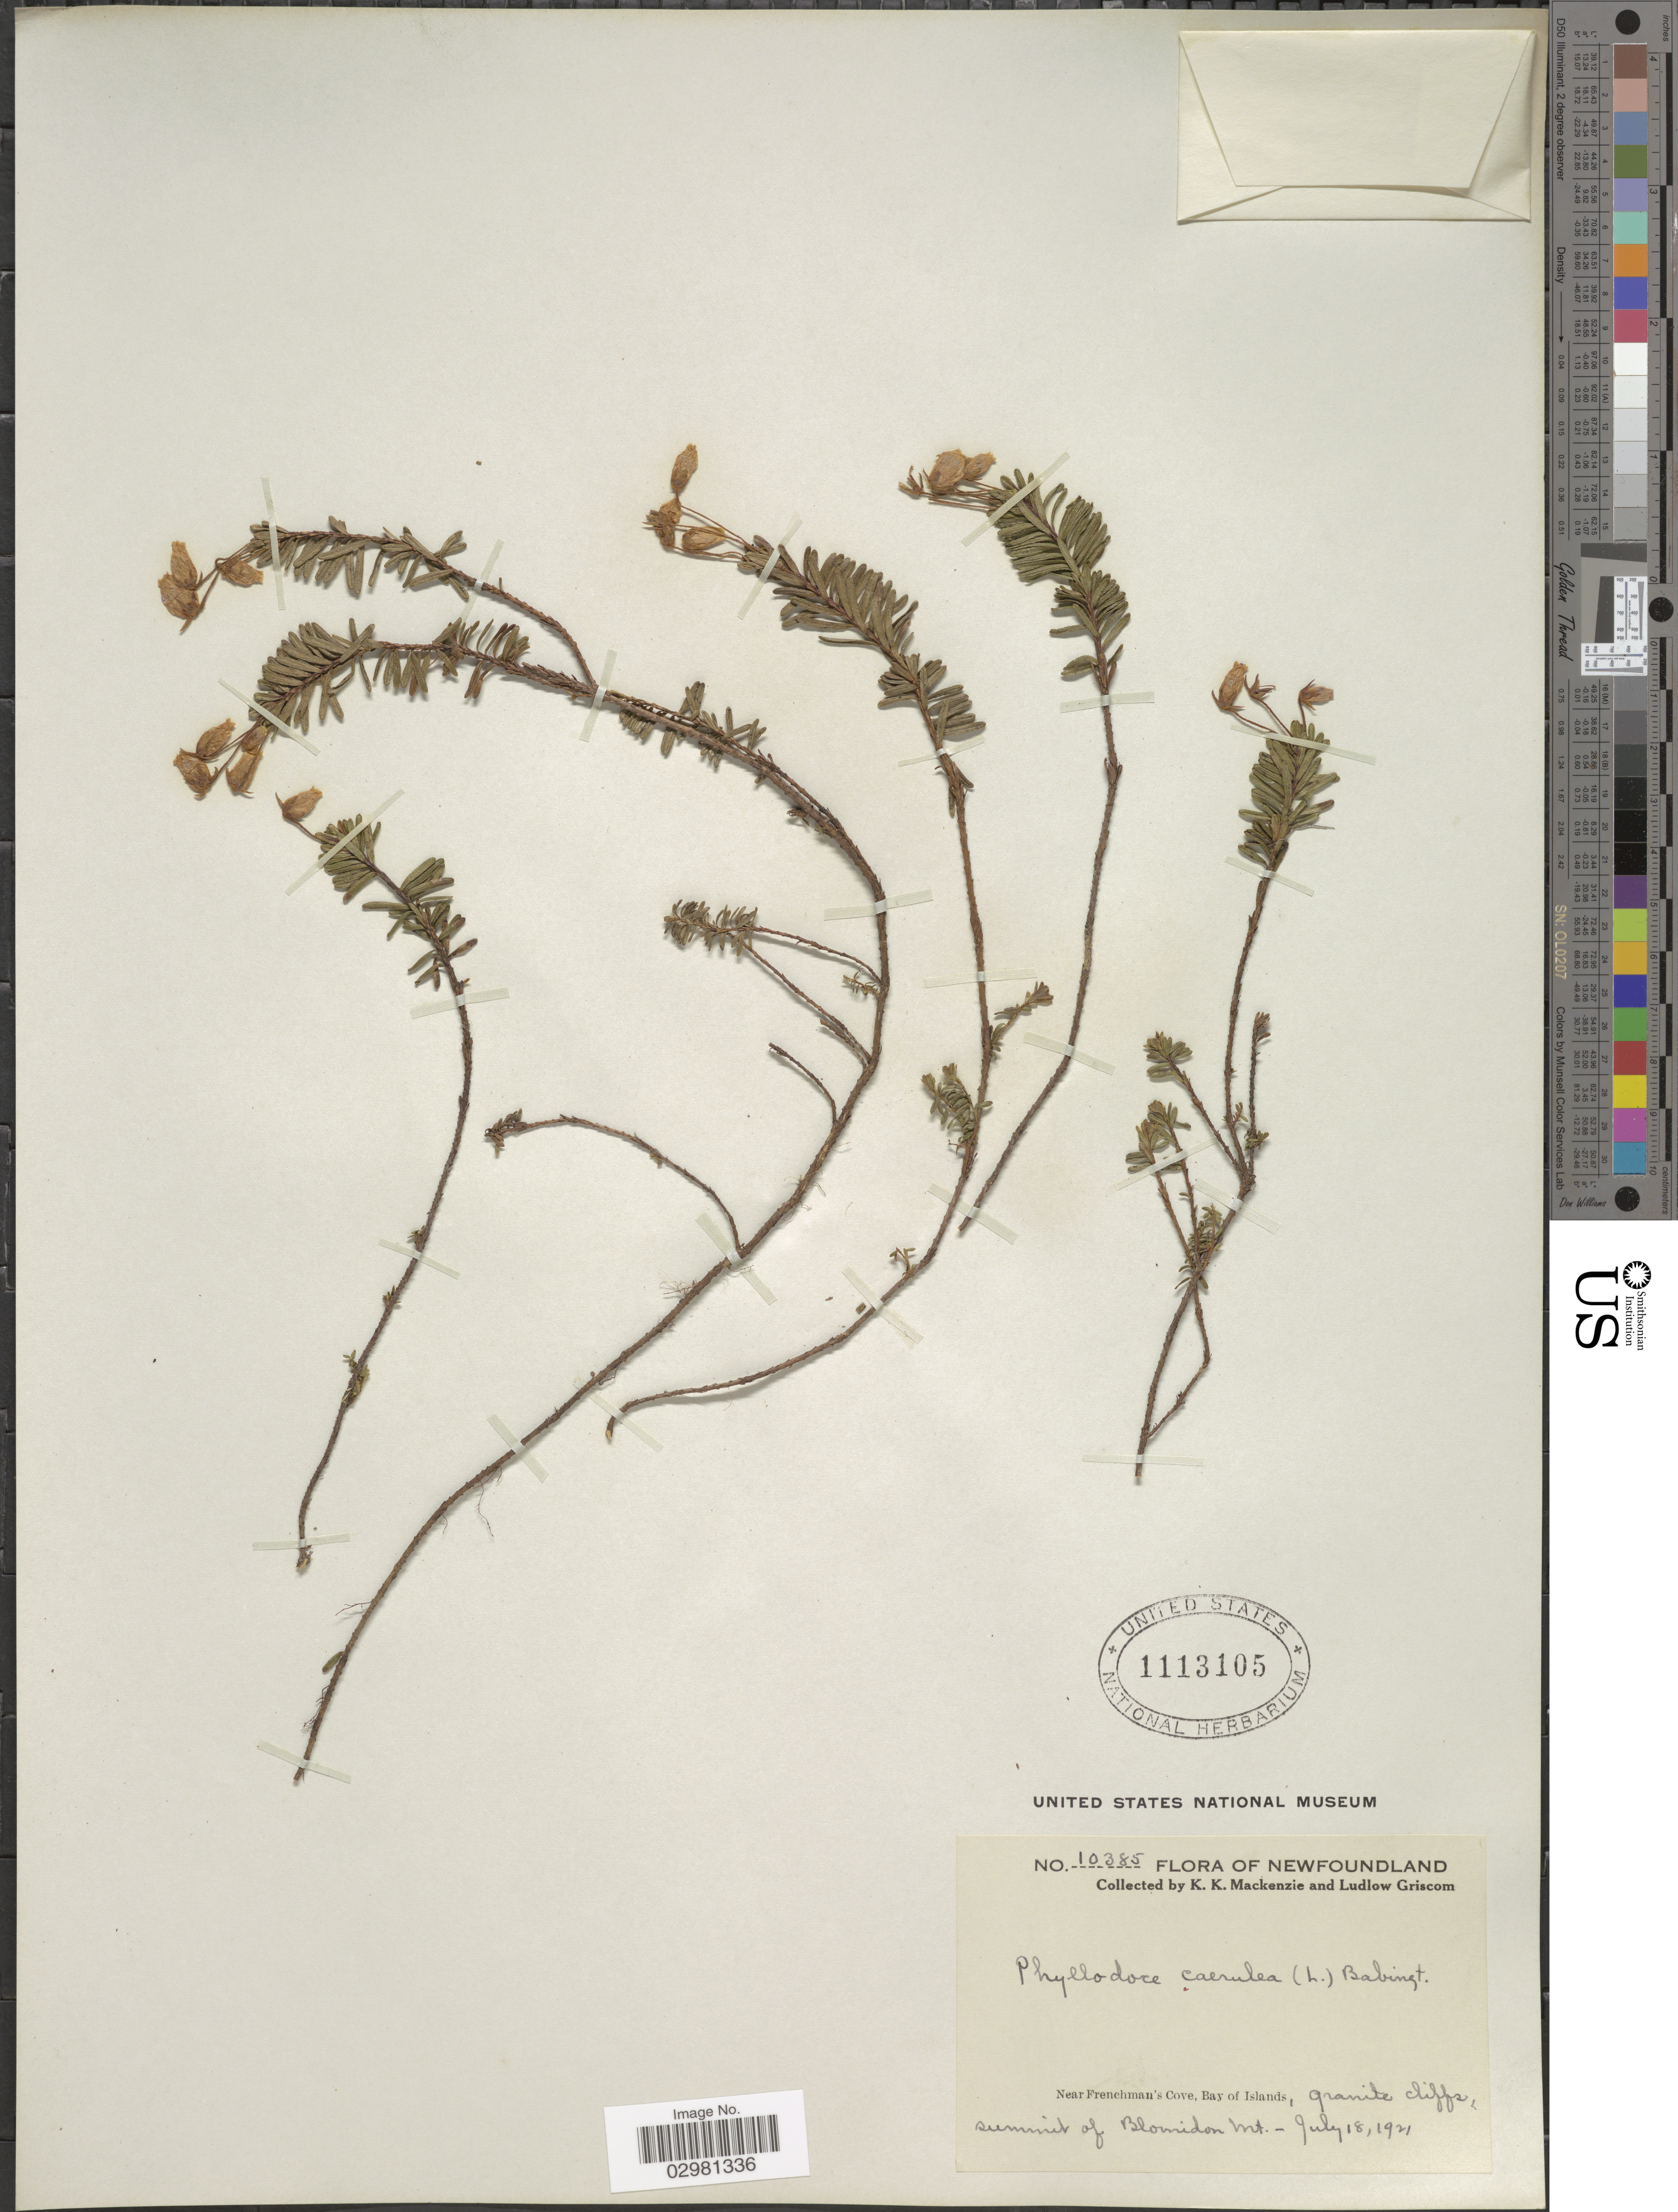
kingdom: Plantae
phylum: Tracheophyta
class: Magnoliopsida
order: Ericales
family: Ericaceae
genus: Phyllodoce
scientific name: Phyllodoce caerulea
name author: (L.) Bab.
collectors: K. K. Mackenzie & L. Griscom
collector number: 10385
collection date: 1921-07-18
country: Canada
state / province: Newfoundland and Labrador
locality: Near Frenchman's Cove, Bay of Islands, summit of Blomidon Mt.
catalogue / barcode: US 1113105